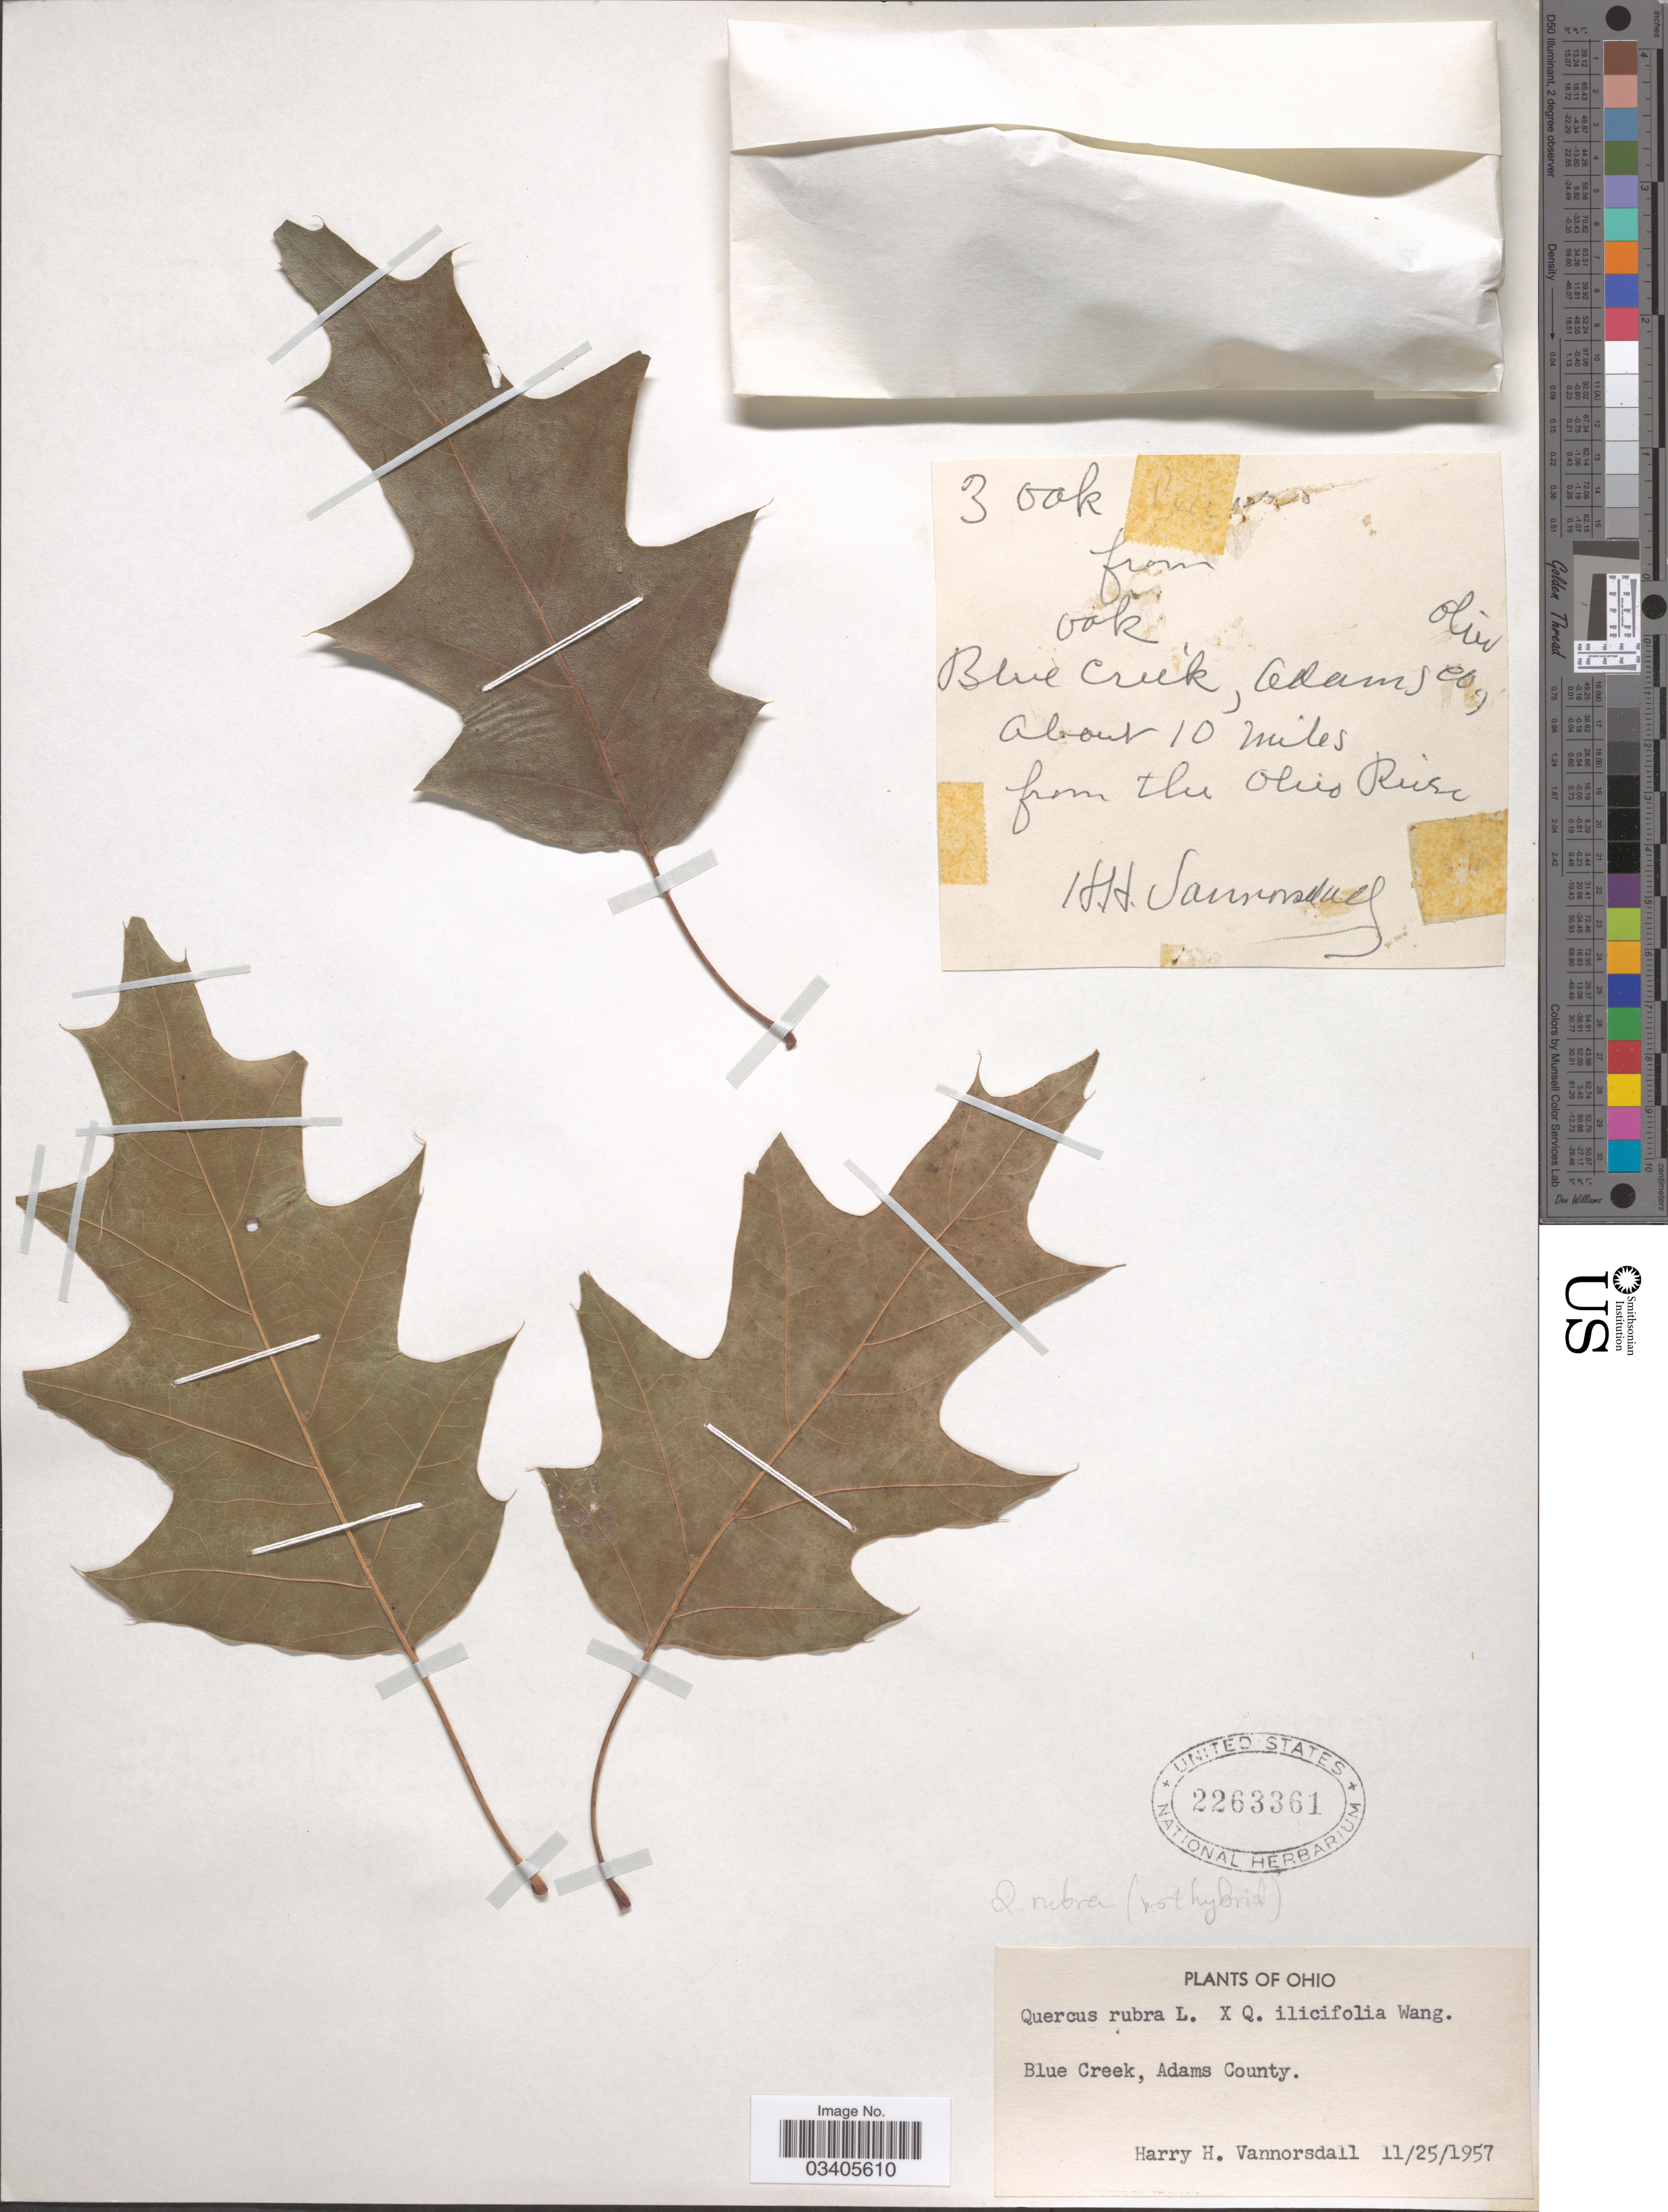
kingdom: Plantae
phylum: Tracheophyta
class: Magnoliopsida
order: Fagales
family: Fagaceae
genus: Quercus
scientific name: Quercus ilicifolia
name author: Wangenh.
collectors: H. Vannorsdall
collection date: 1957-11-25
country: United States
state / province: Ohio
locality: Blue Creek, Adams County. About 10 miles from the Ohio River.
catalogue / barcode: US 2263361